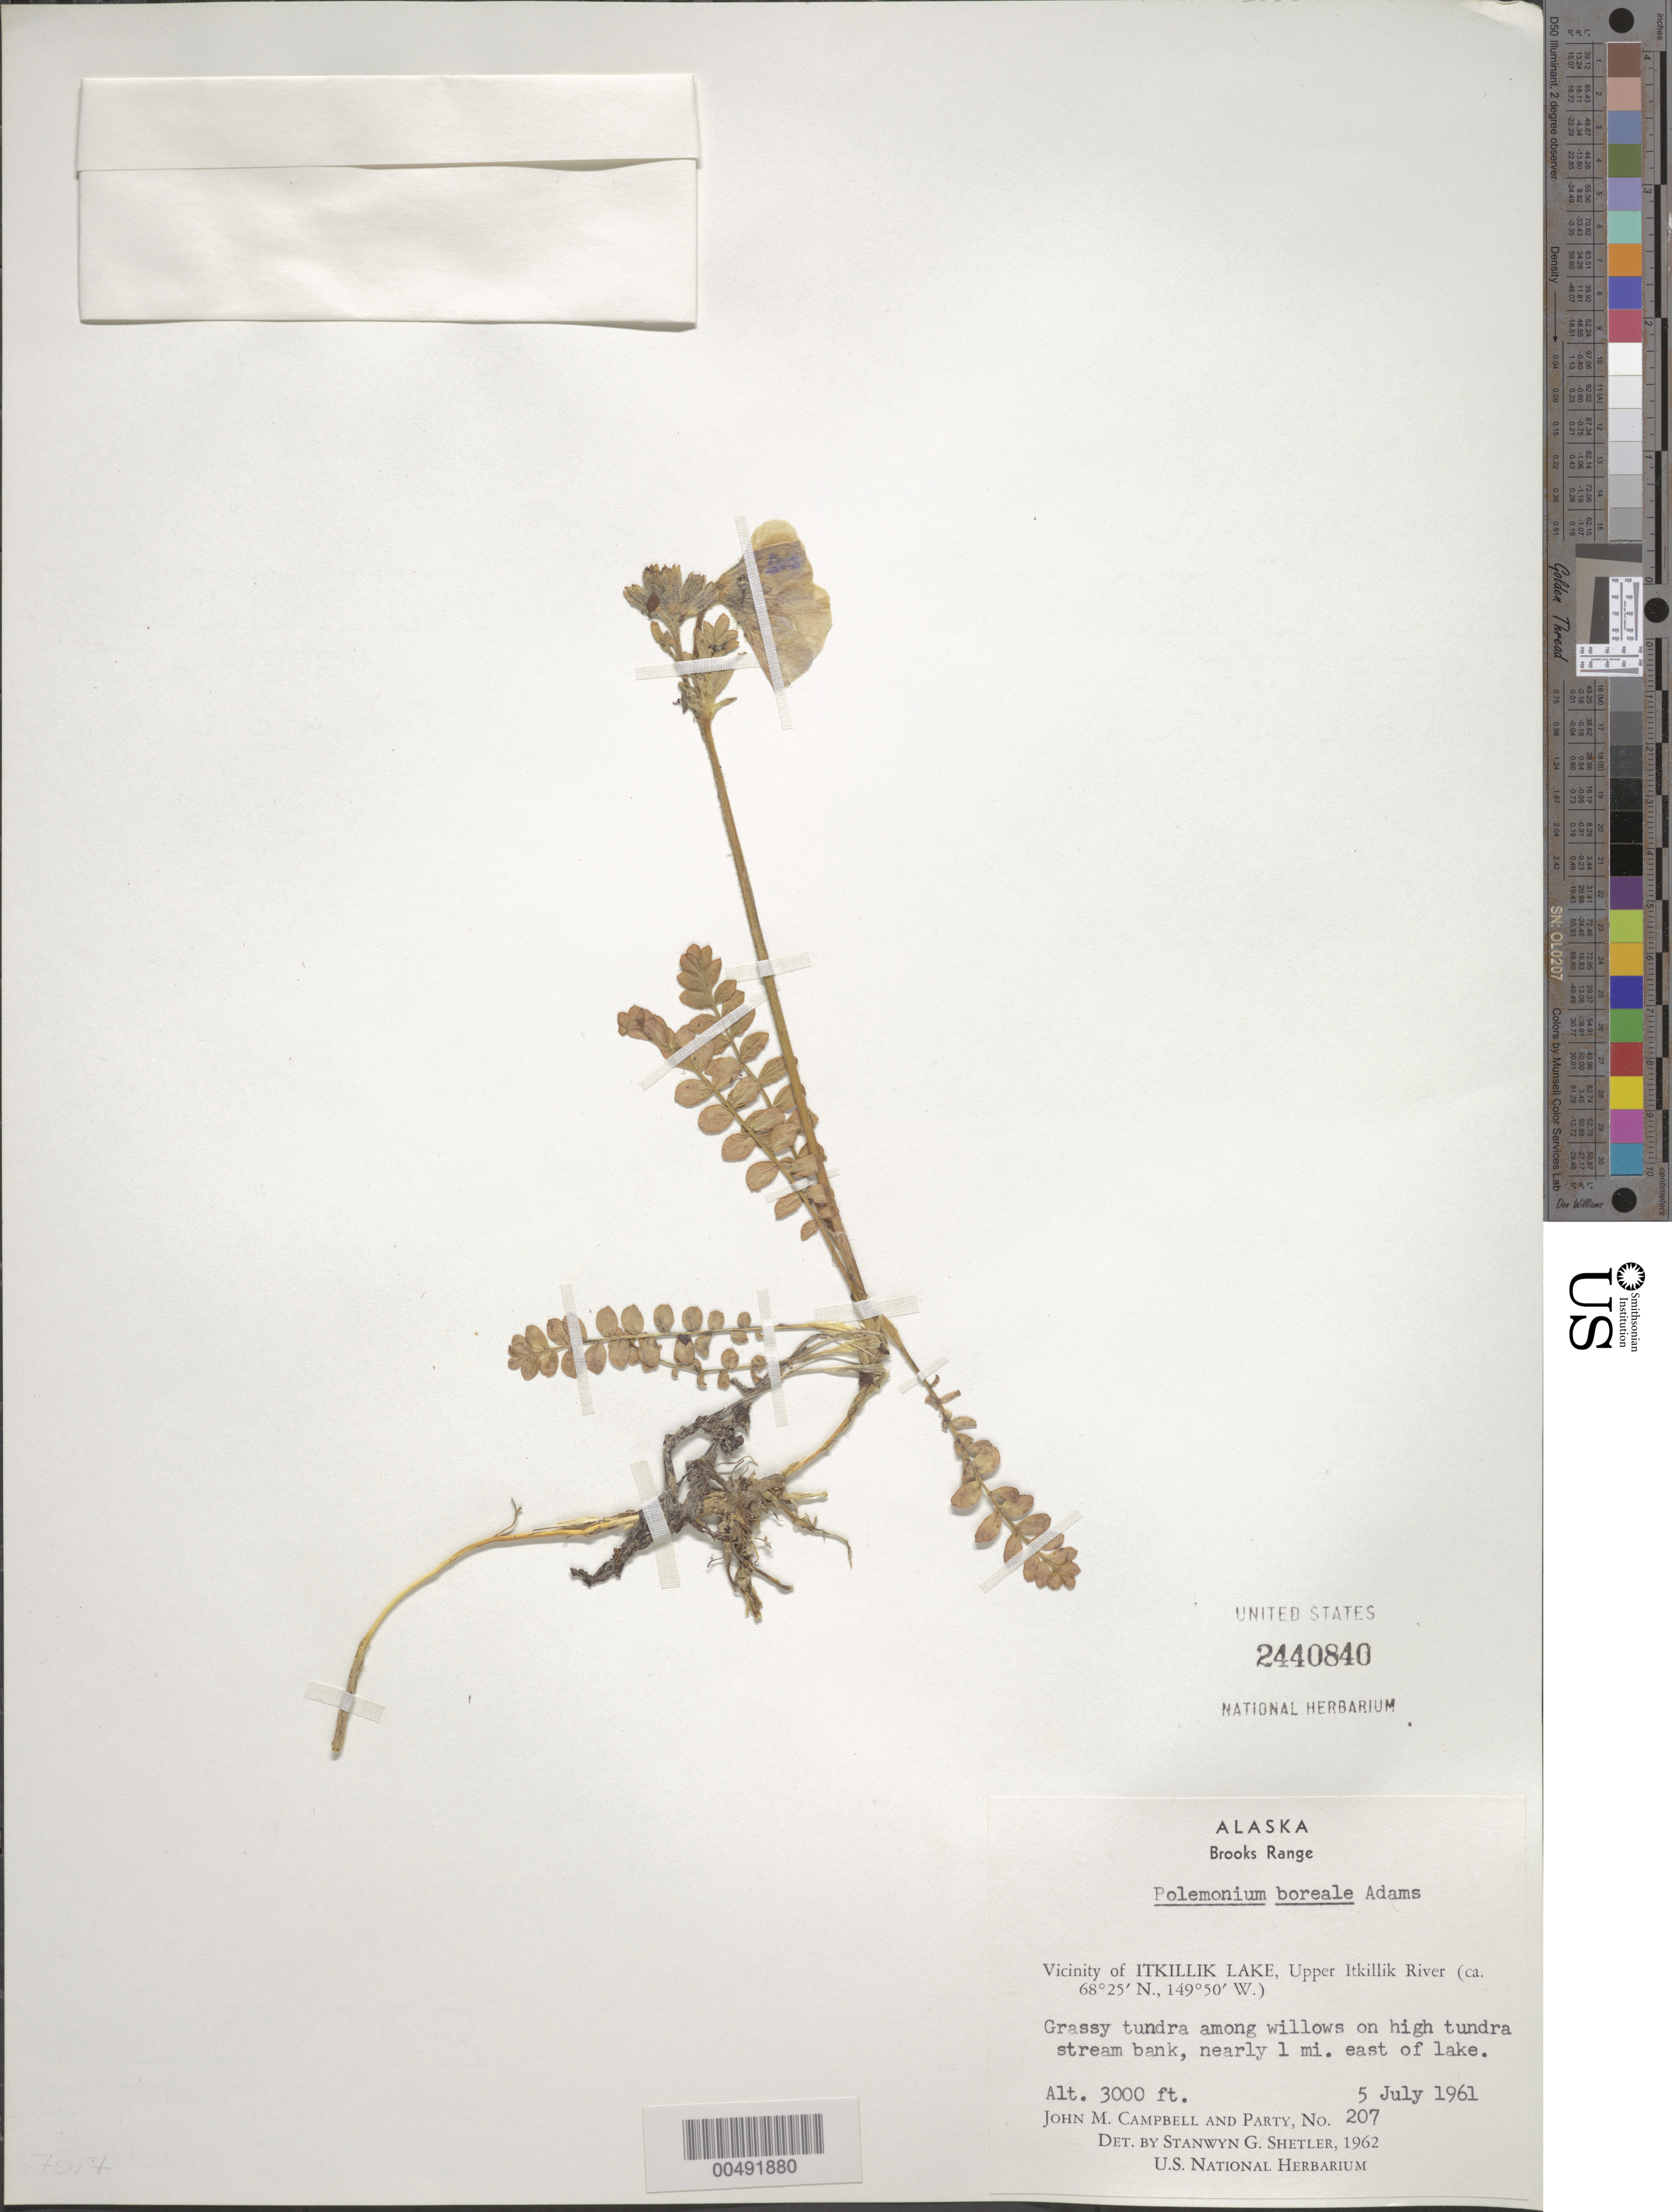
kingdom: Plantae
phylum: Tracheophyta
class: Magnoliopsida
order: Ericales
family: Polemoniaceae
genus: Polemonium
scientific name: Polemonium boreale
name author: Adams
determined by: Shetler, Stanwyn G., (US), NMNH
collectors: J. M. Campbell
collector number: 207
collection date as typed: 05 Jul 1961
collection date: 1961-07-05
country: United States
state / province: Alaska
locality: Brooks Range, Upper Itkillik River, 1 mi. E of Itkillik Lake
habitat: grassy tundra among willows on high tundra stream bank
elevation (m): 914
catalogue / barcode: US 2440840